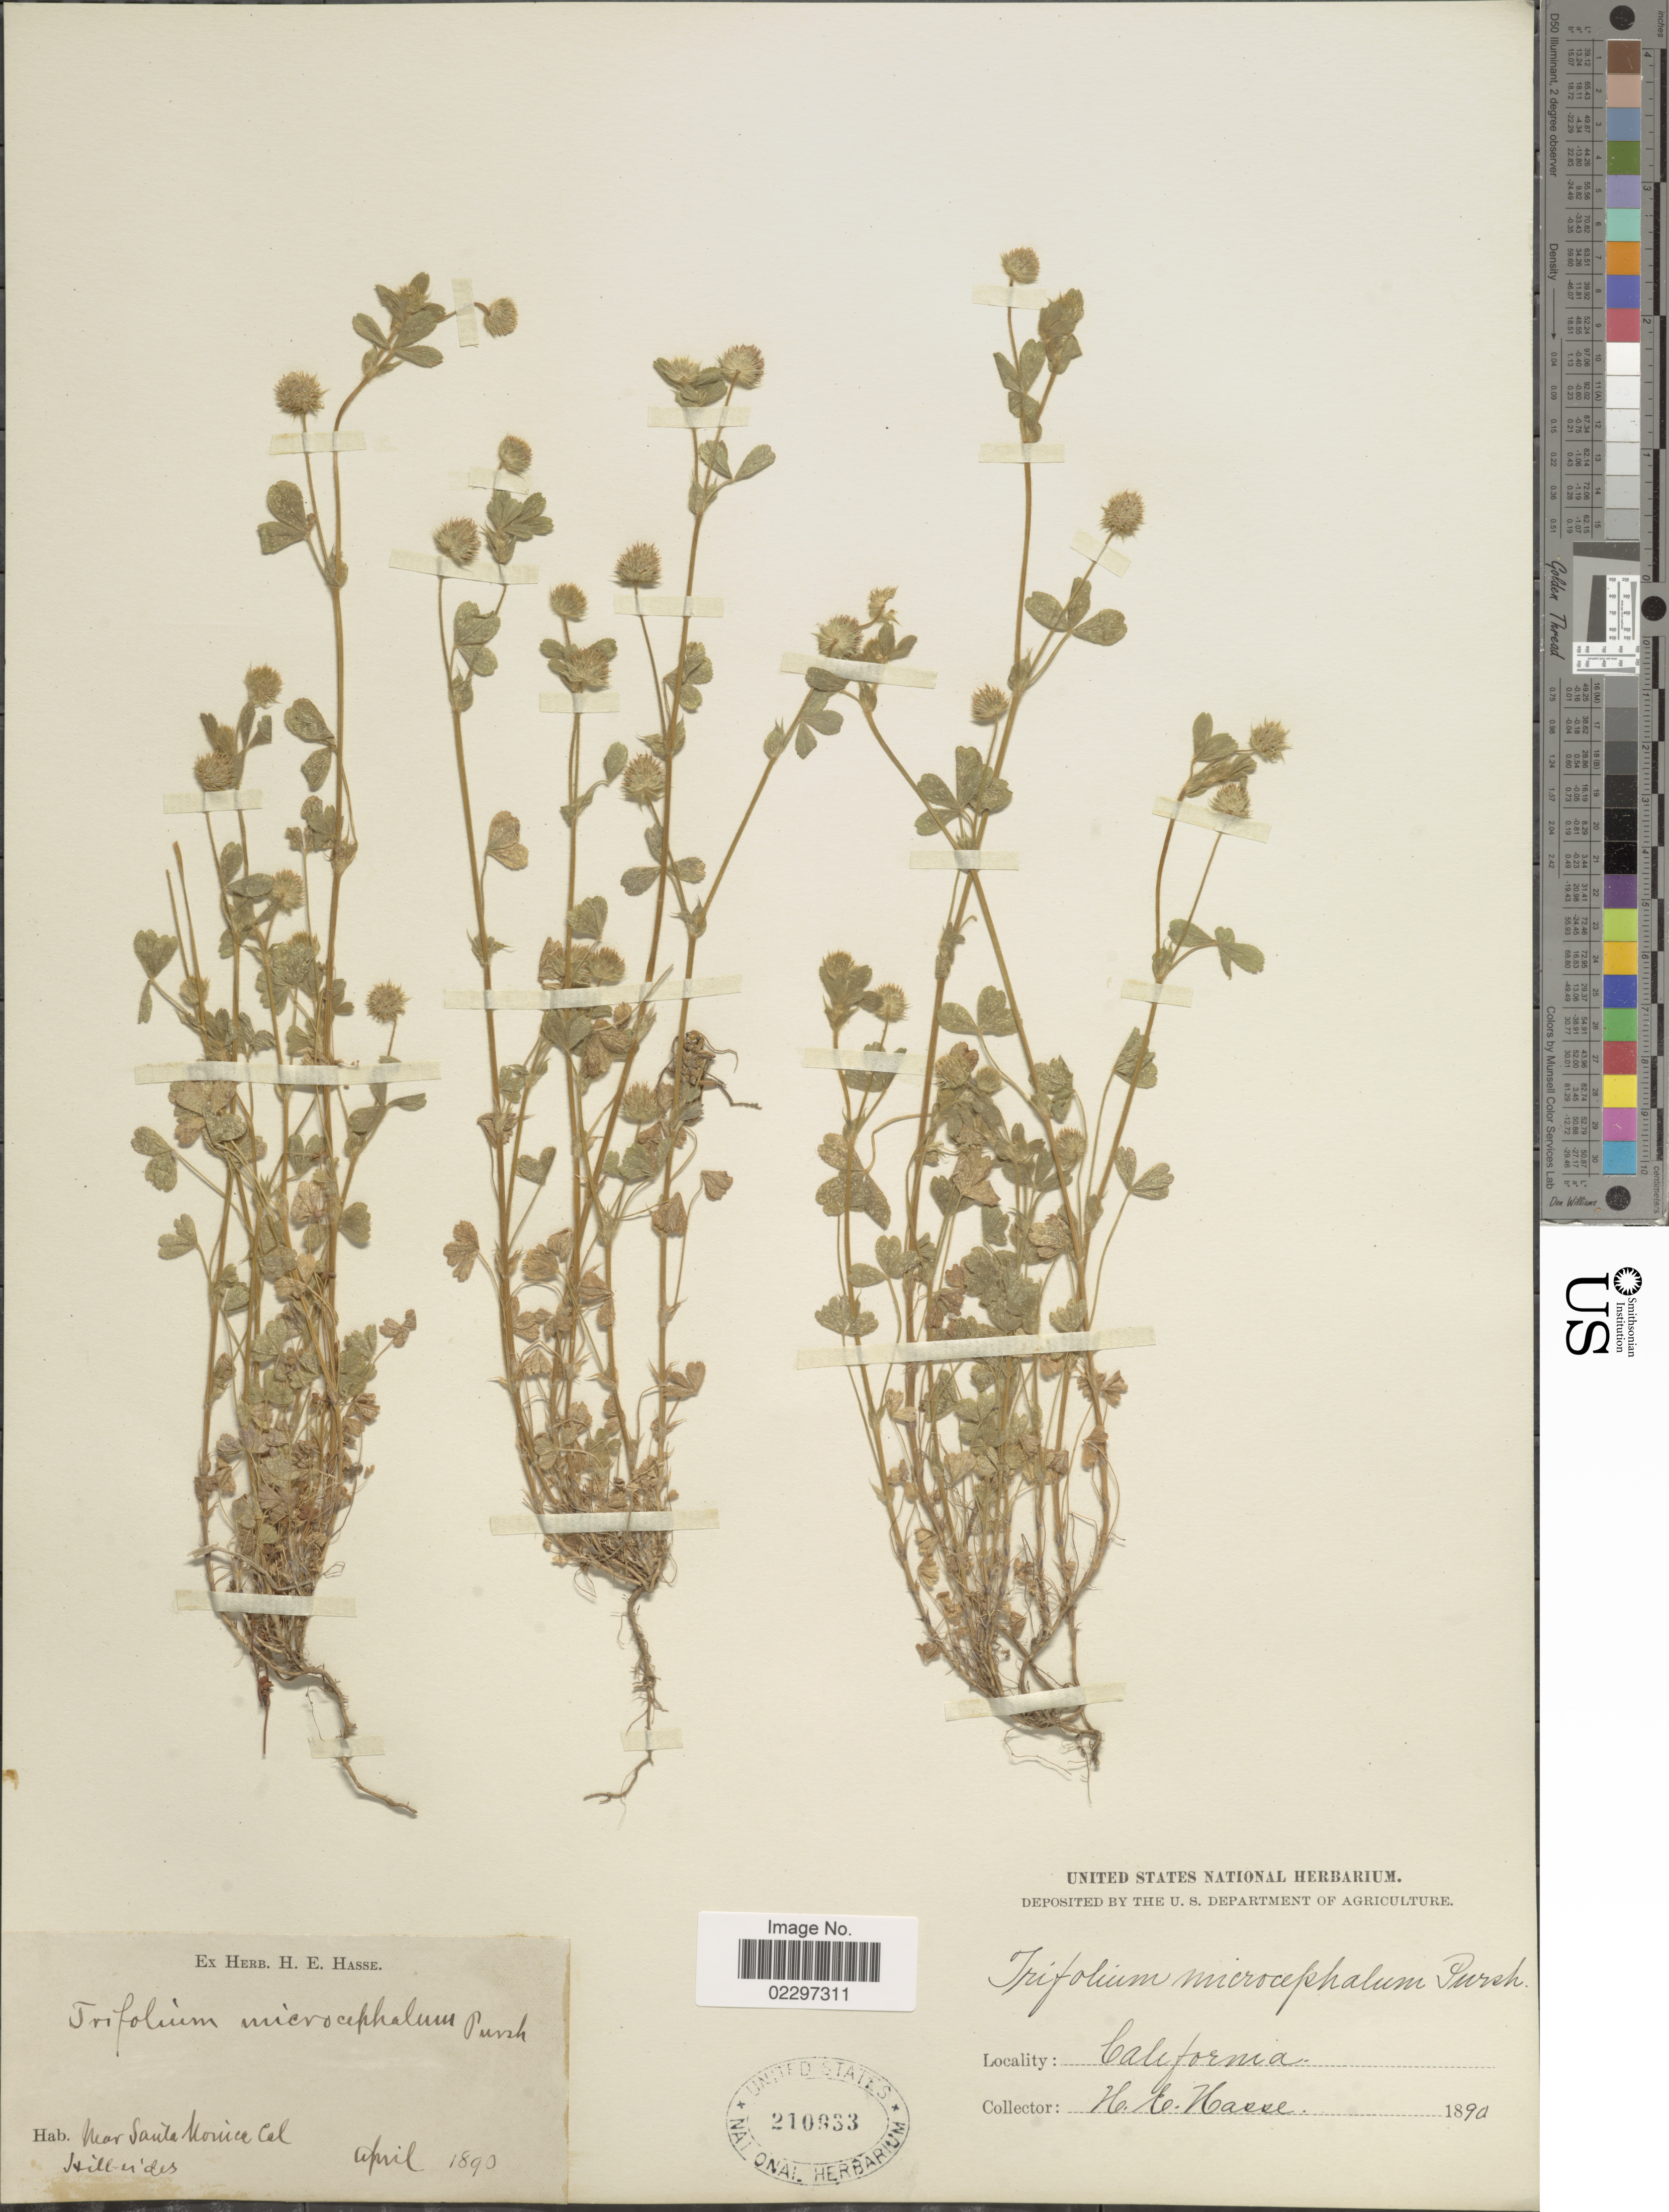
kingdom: Plantae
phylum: Tracheophyta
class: Magnoliopsida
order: Fabales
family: Fabaceae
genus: Trifolium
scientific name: Trifolium microcephalum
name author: Pursh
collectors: H. E. Hasse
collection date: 1890-04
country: United States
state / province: California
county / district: Los Angeles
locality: Near Santa Monica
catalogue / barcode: US 210933